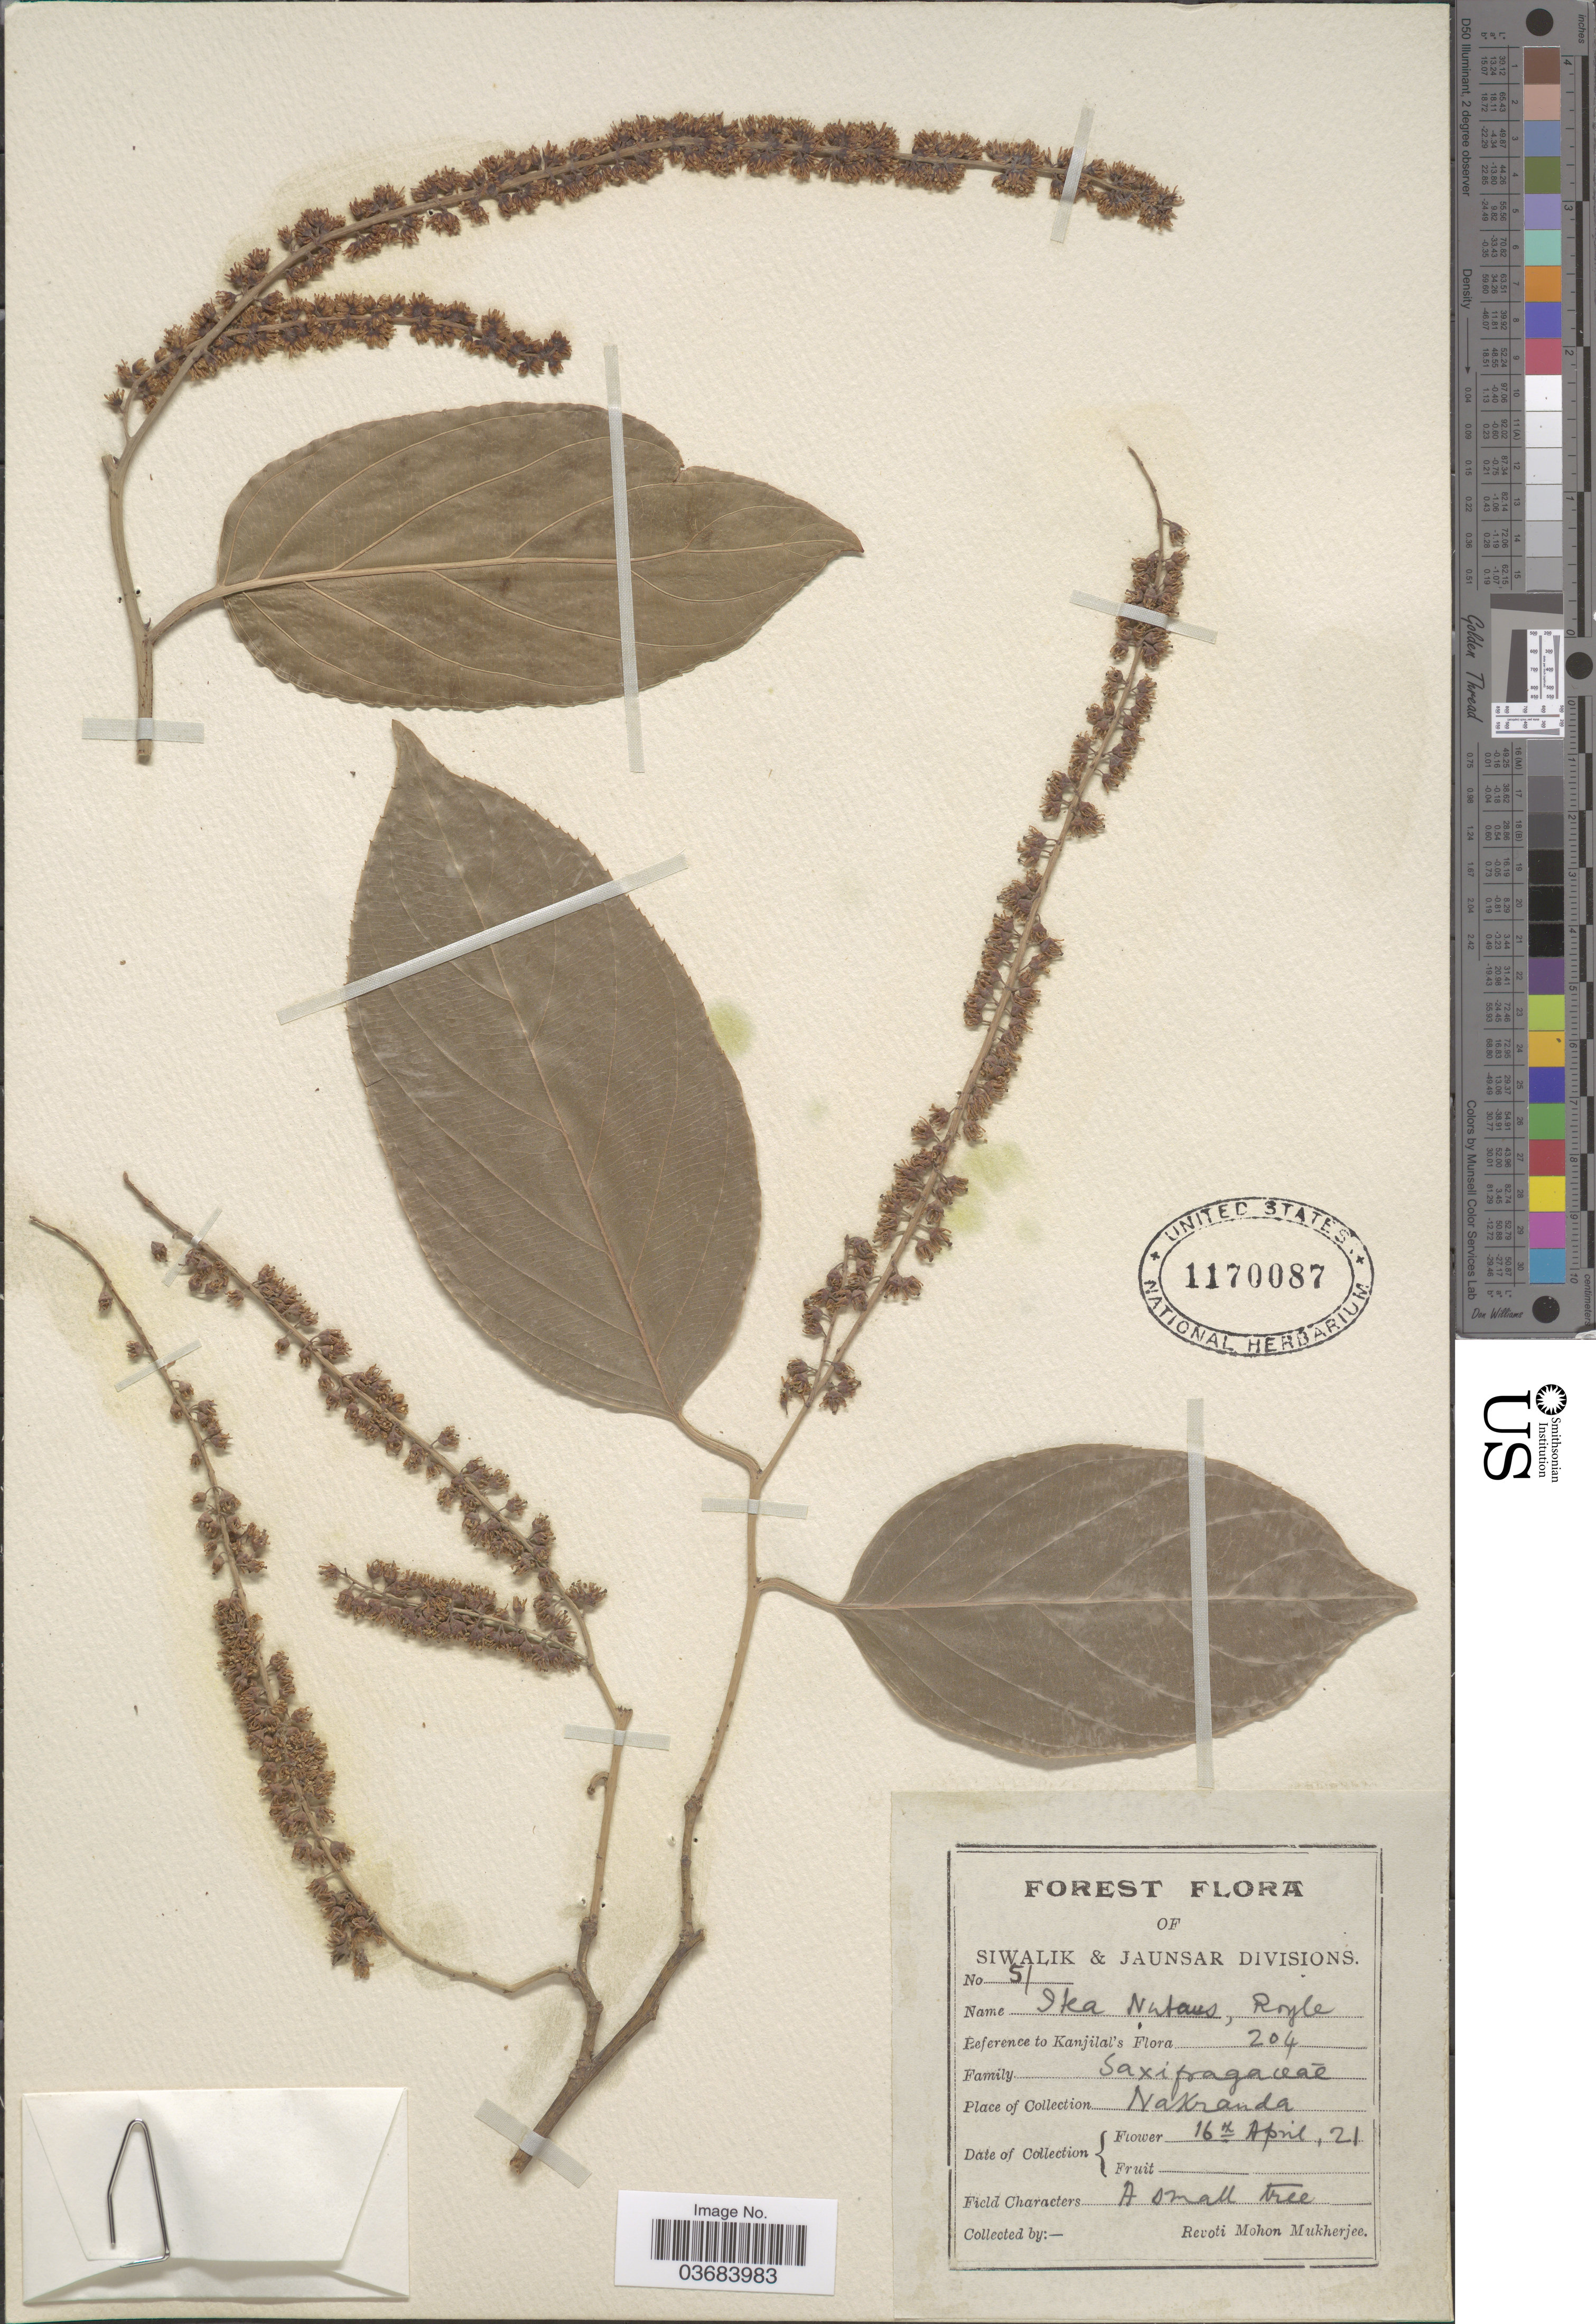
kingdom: Plantae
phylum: Tracheophyta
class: Magnoliopsida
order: Saxifragales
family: Iteaceae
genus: Itea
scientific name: Itea nutans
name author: Royle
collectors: R. Mukherjee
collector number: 51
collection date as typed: Transcribed d/m/y: 16/4/21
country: India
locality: Siwalik & Jaunsar Divisions. Nakranda.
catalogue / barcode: US 1170087